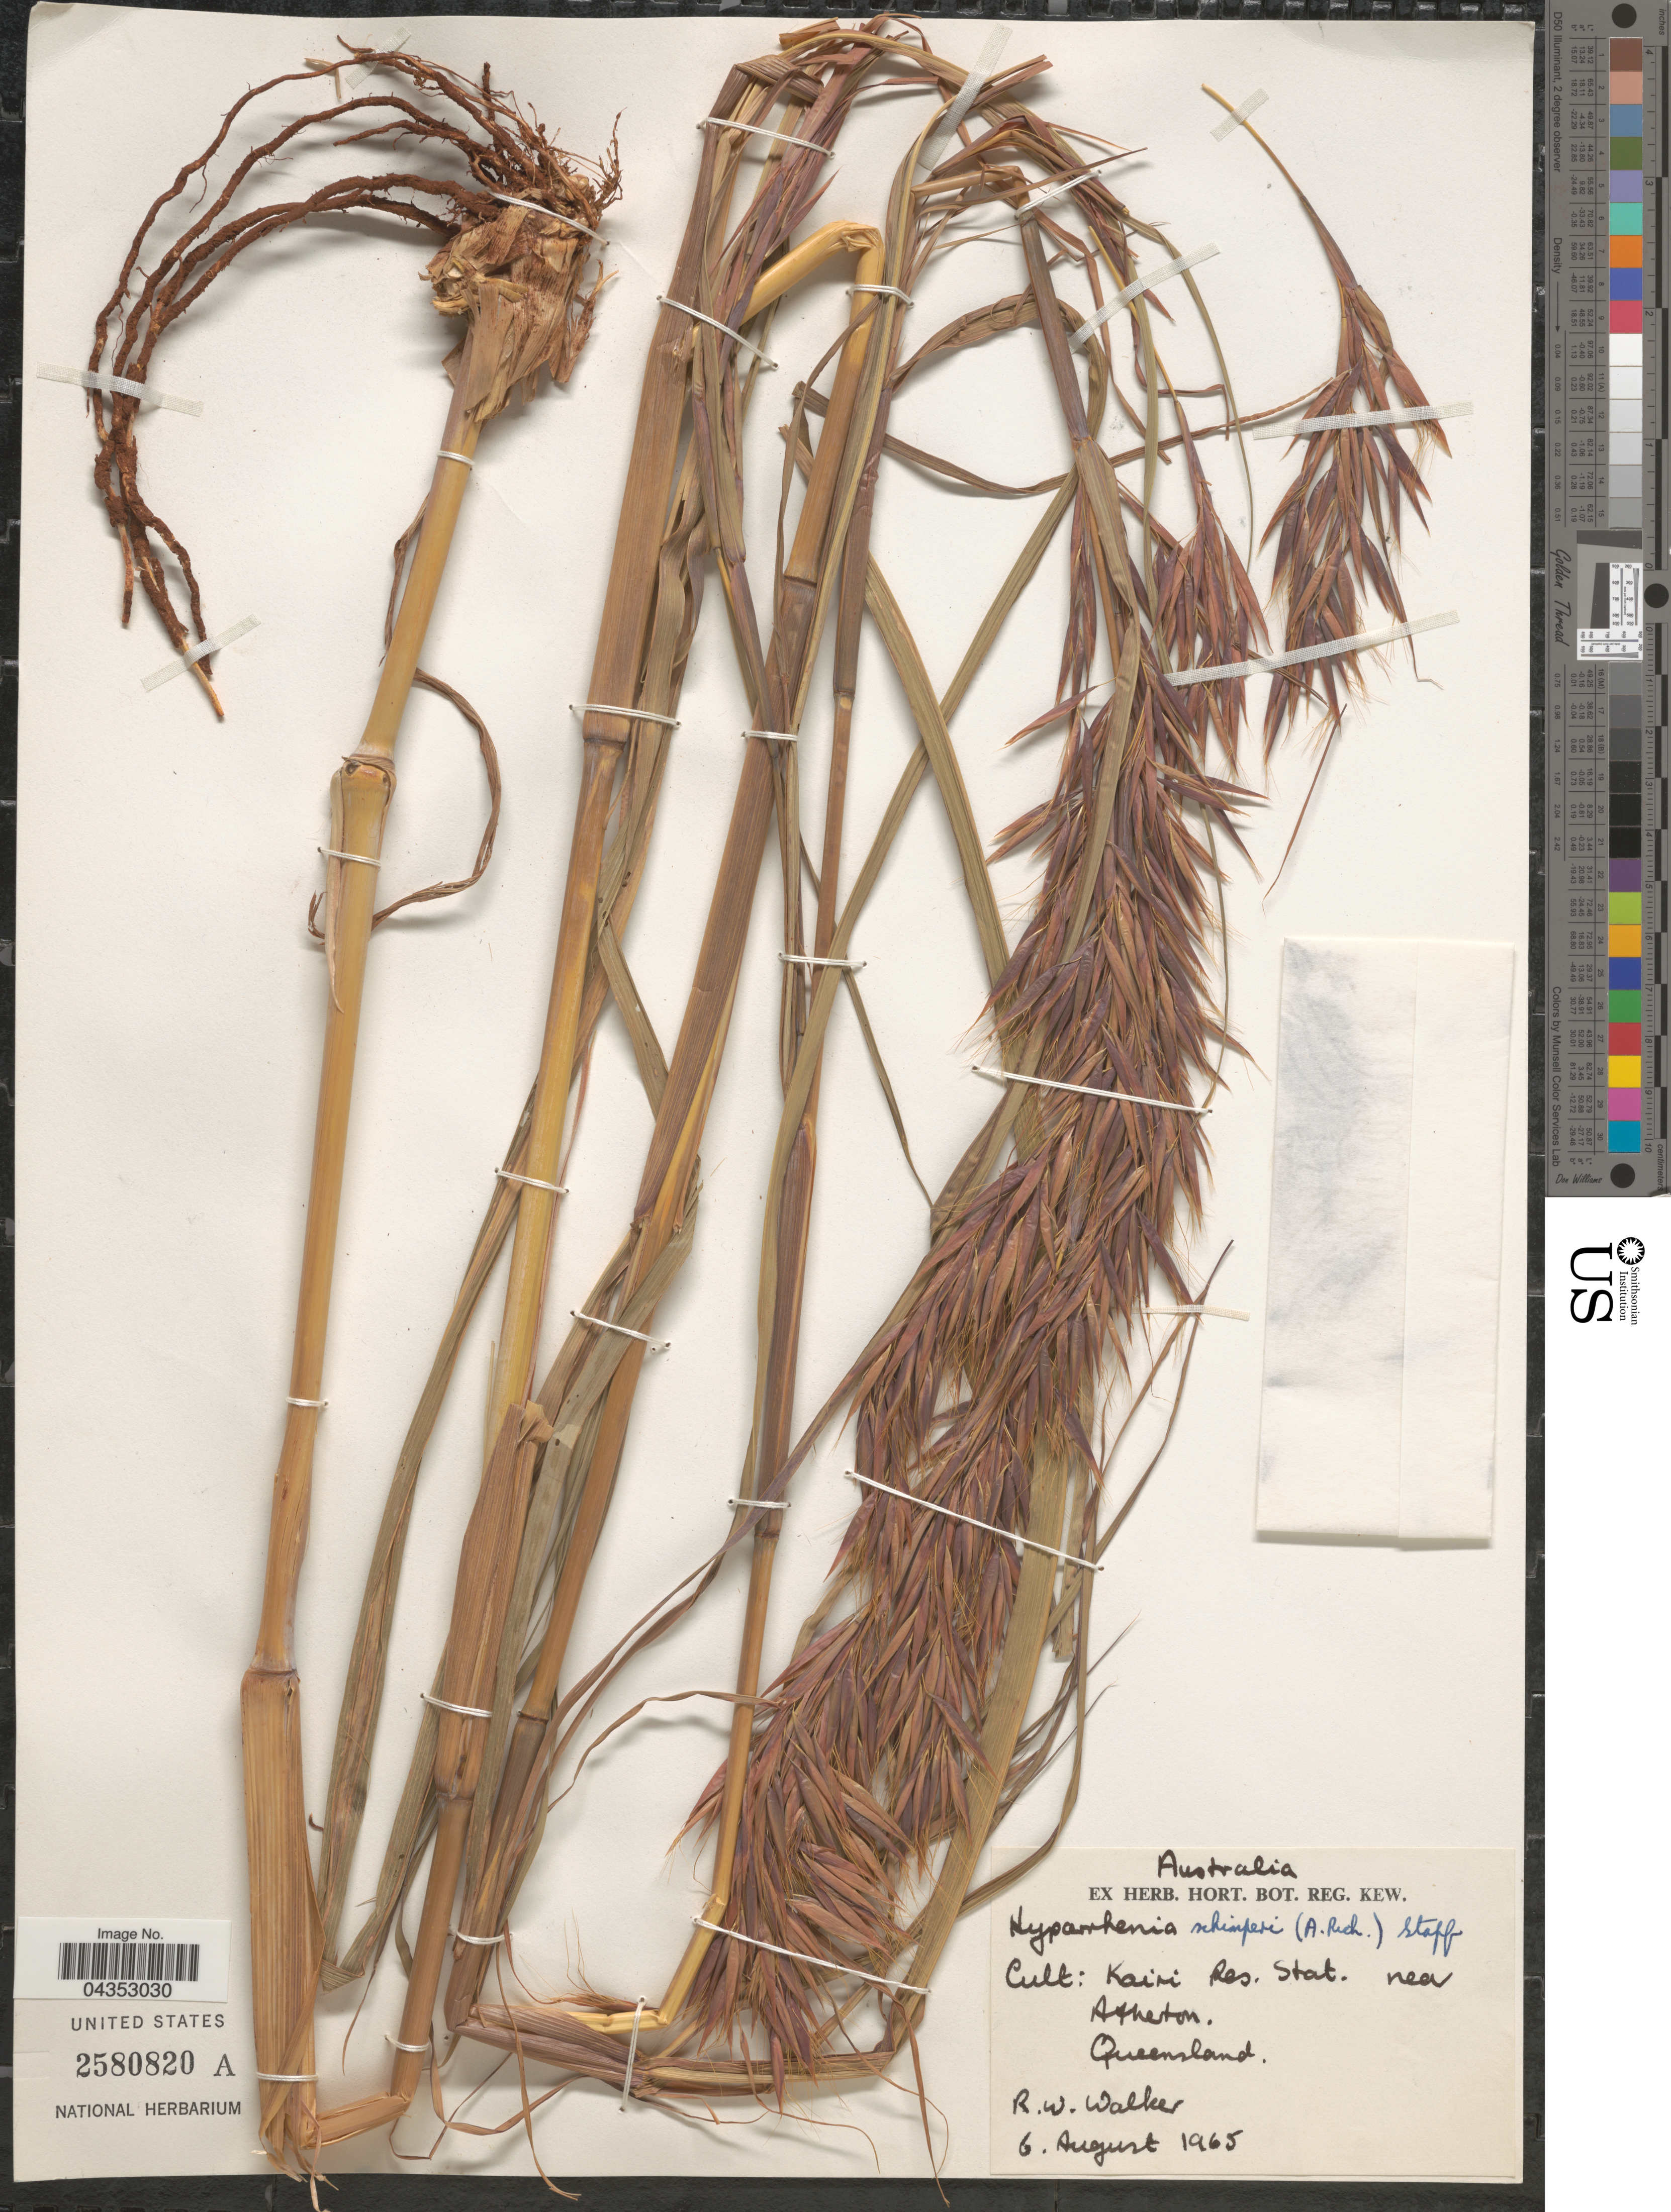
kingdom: Plantae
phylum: Tracheophyta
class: Liliopsida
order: Poales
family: Poaceae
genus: Hyparrhenia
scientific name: Hyparrhenia schimperi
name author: (Hochst. ex A. Rich.) Andersson ex Stapf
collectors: R. Walker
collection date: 1965-08-06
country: Australia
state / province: Queensland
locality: Kairi Res. Stat. near Atheton.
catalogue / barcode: US 2580820A